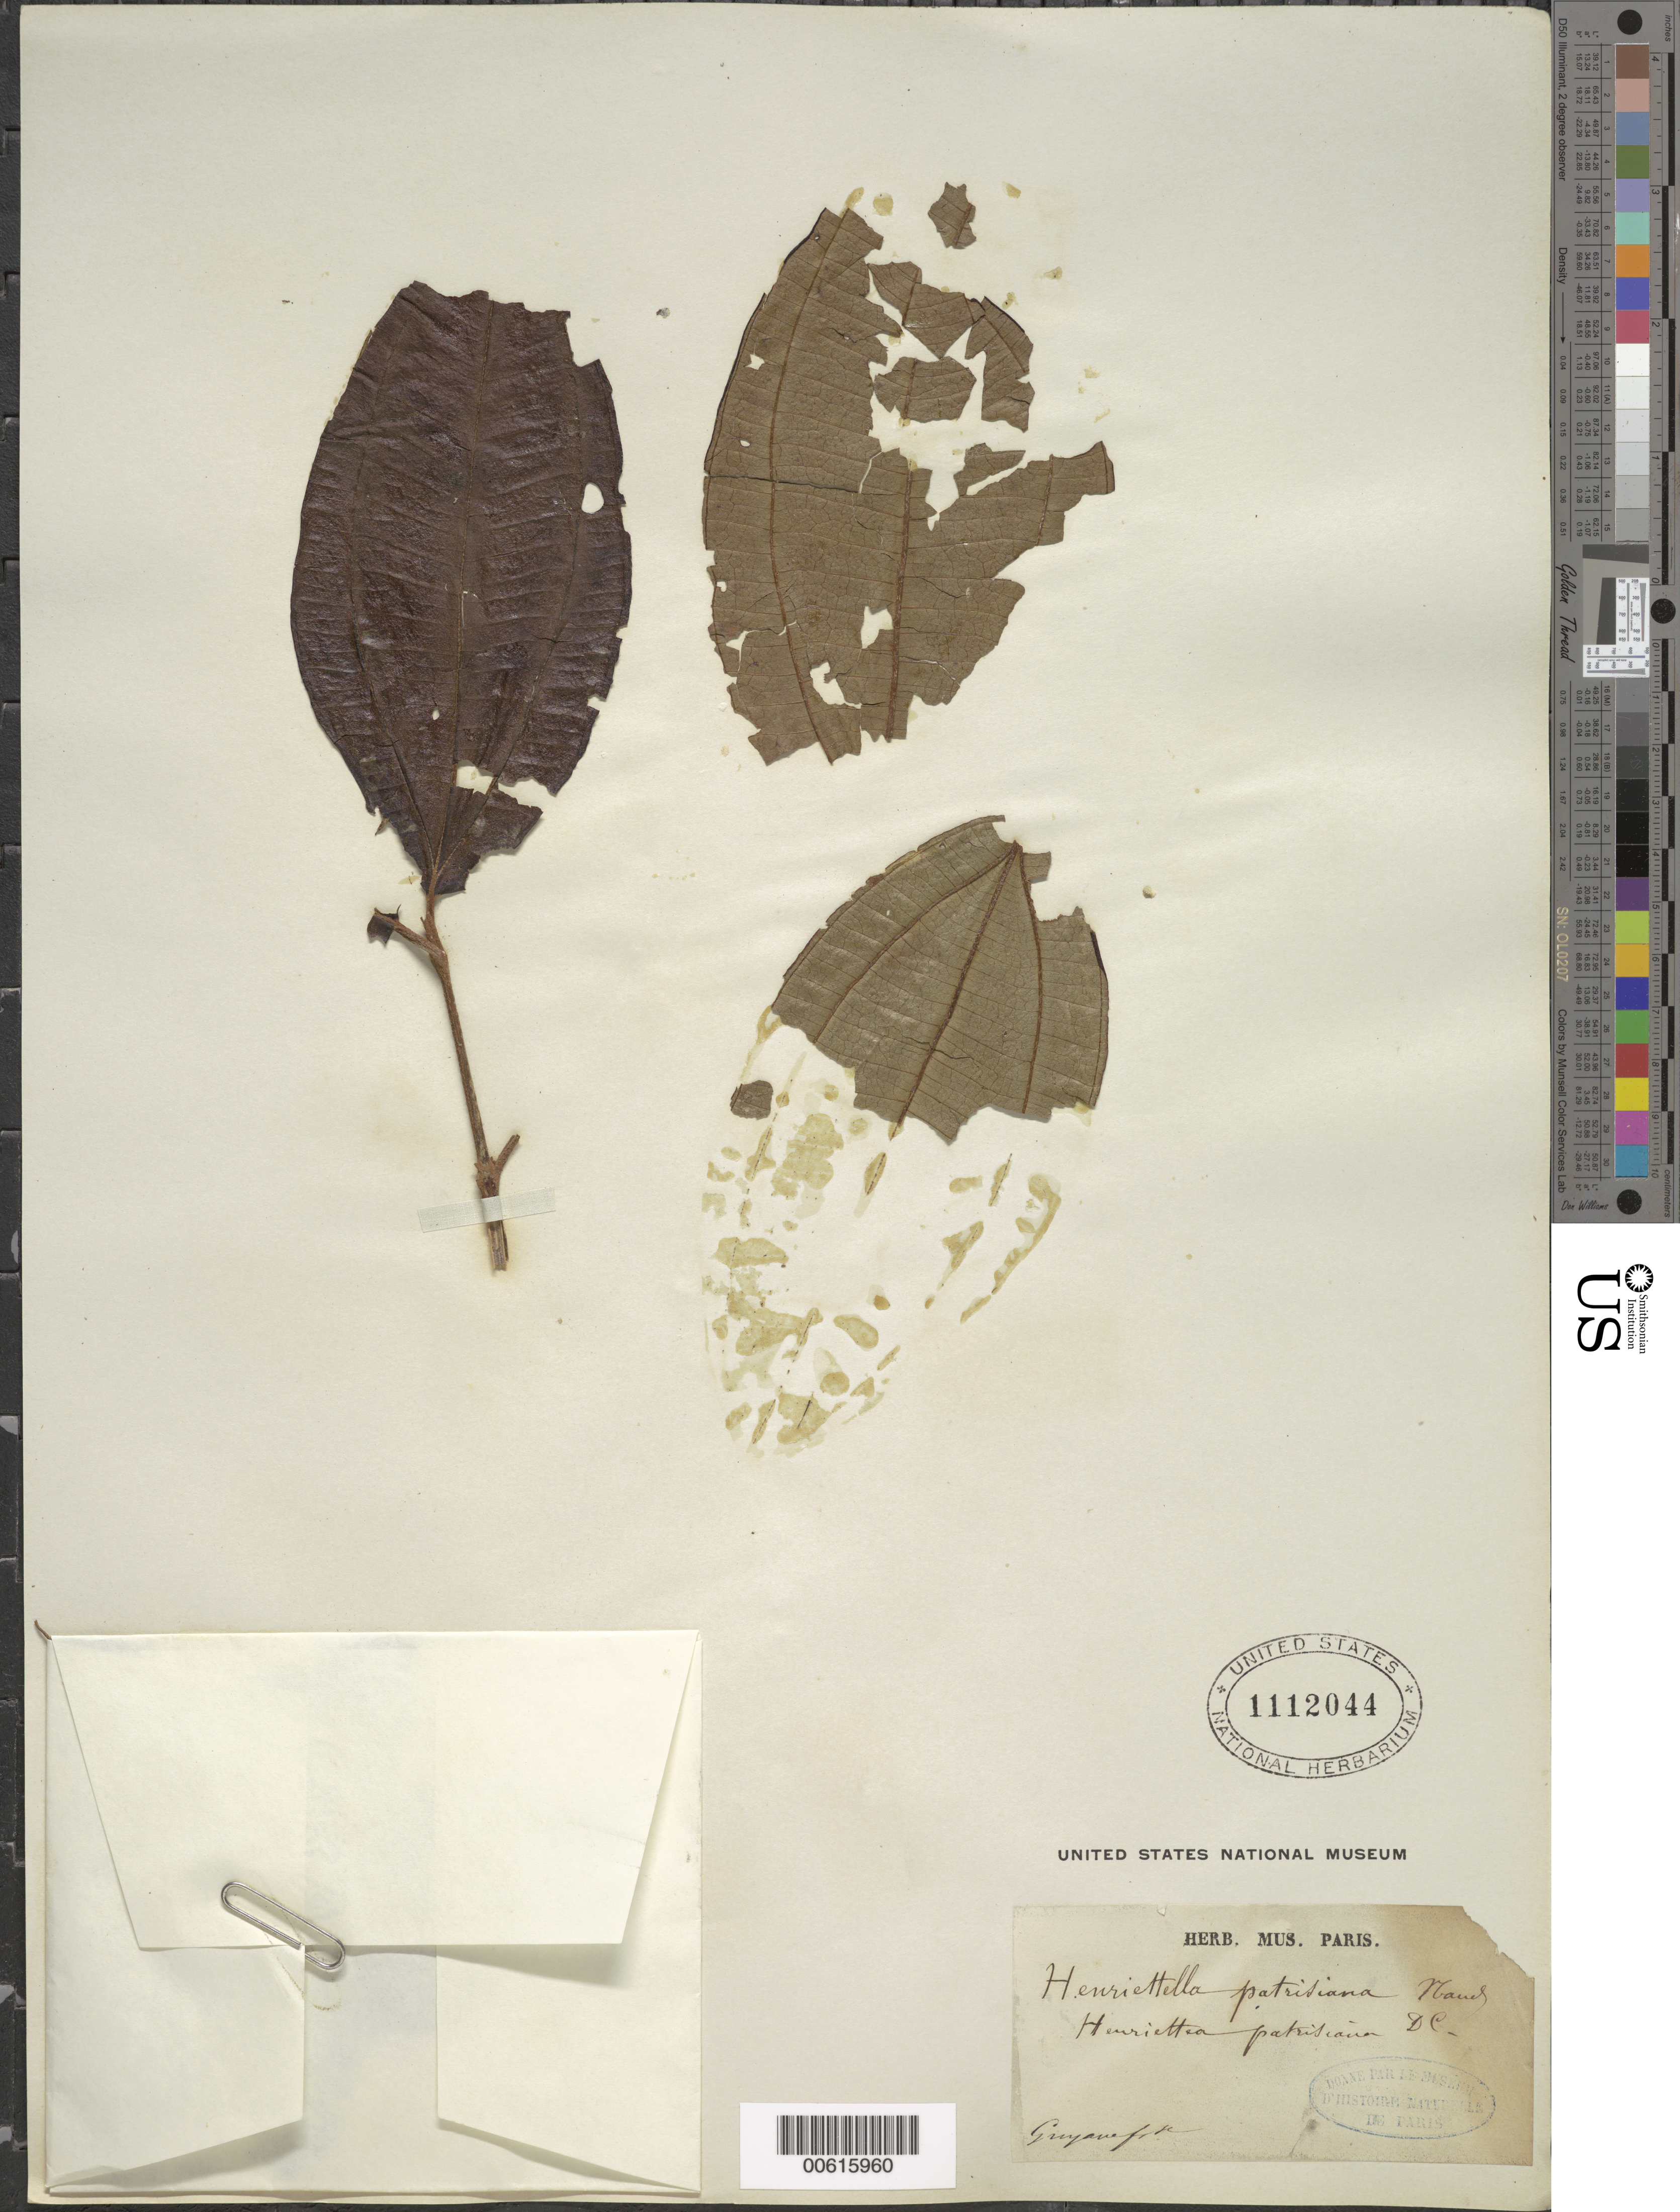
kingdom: Plantae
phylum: Tracheophyta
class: Magnoliopsida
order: Myrtales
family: Melastomataceae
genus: Henriettea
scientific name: Henriettea patrisiana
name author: DC.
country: French Guiana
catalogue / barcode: US 1112044